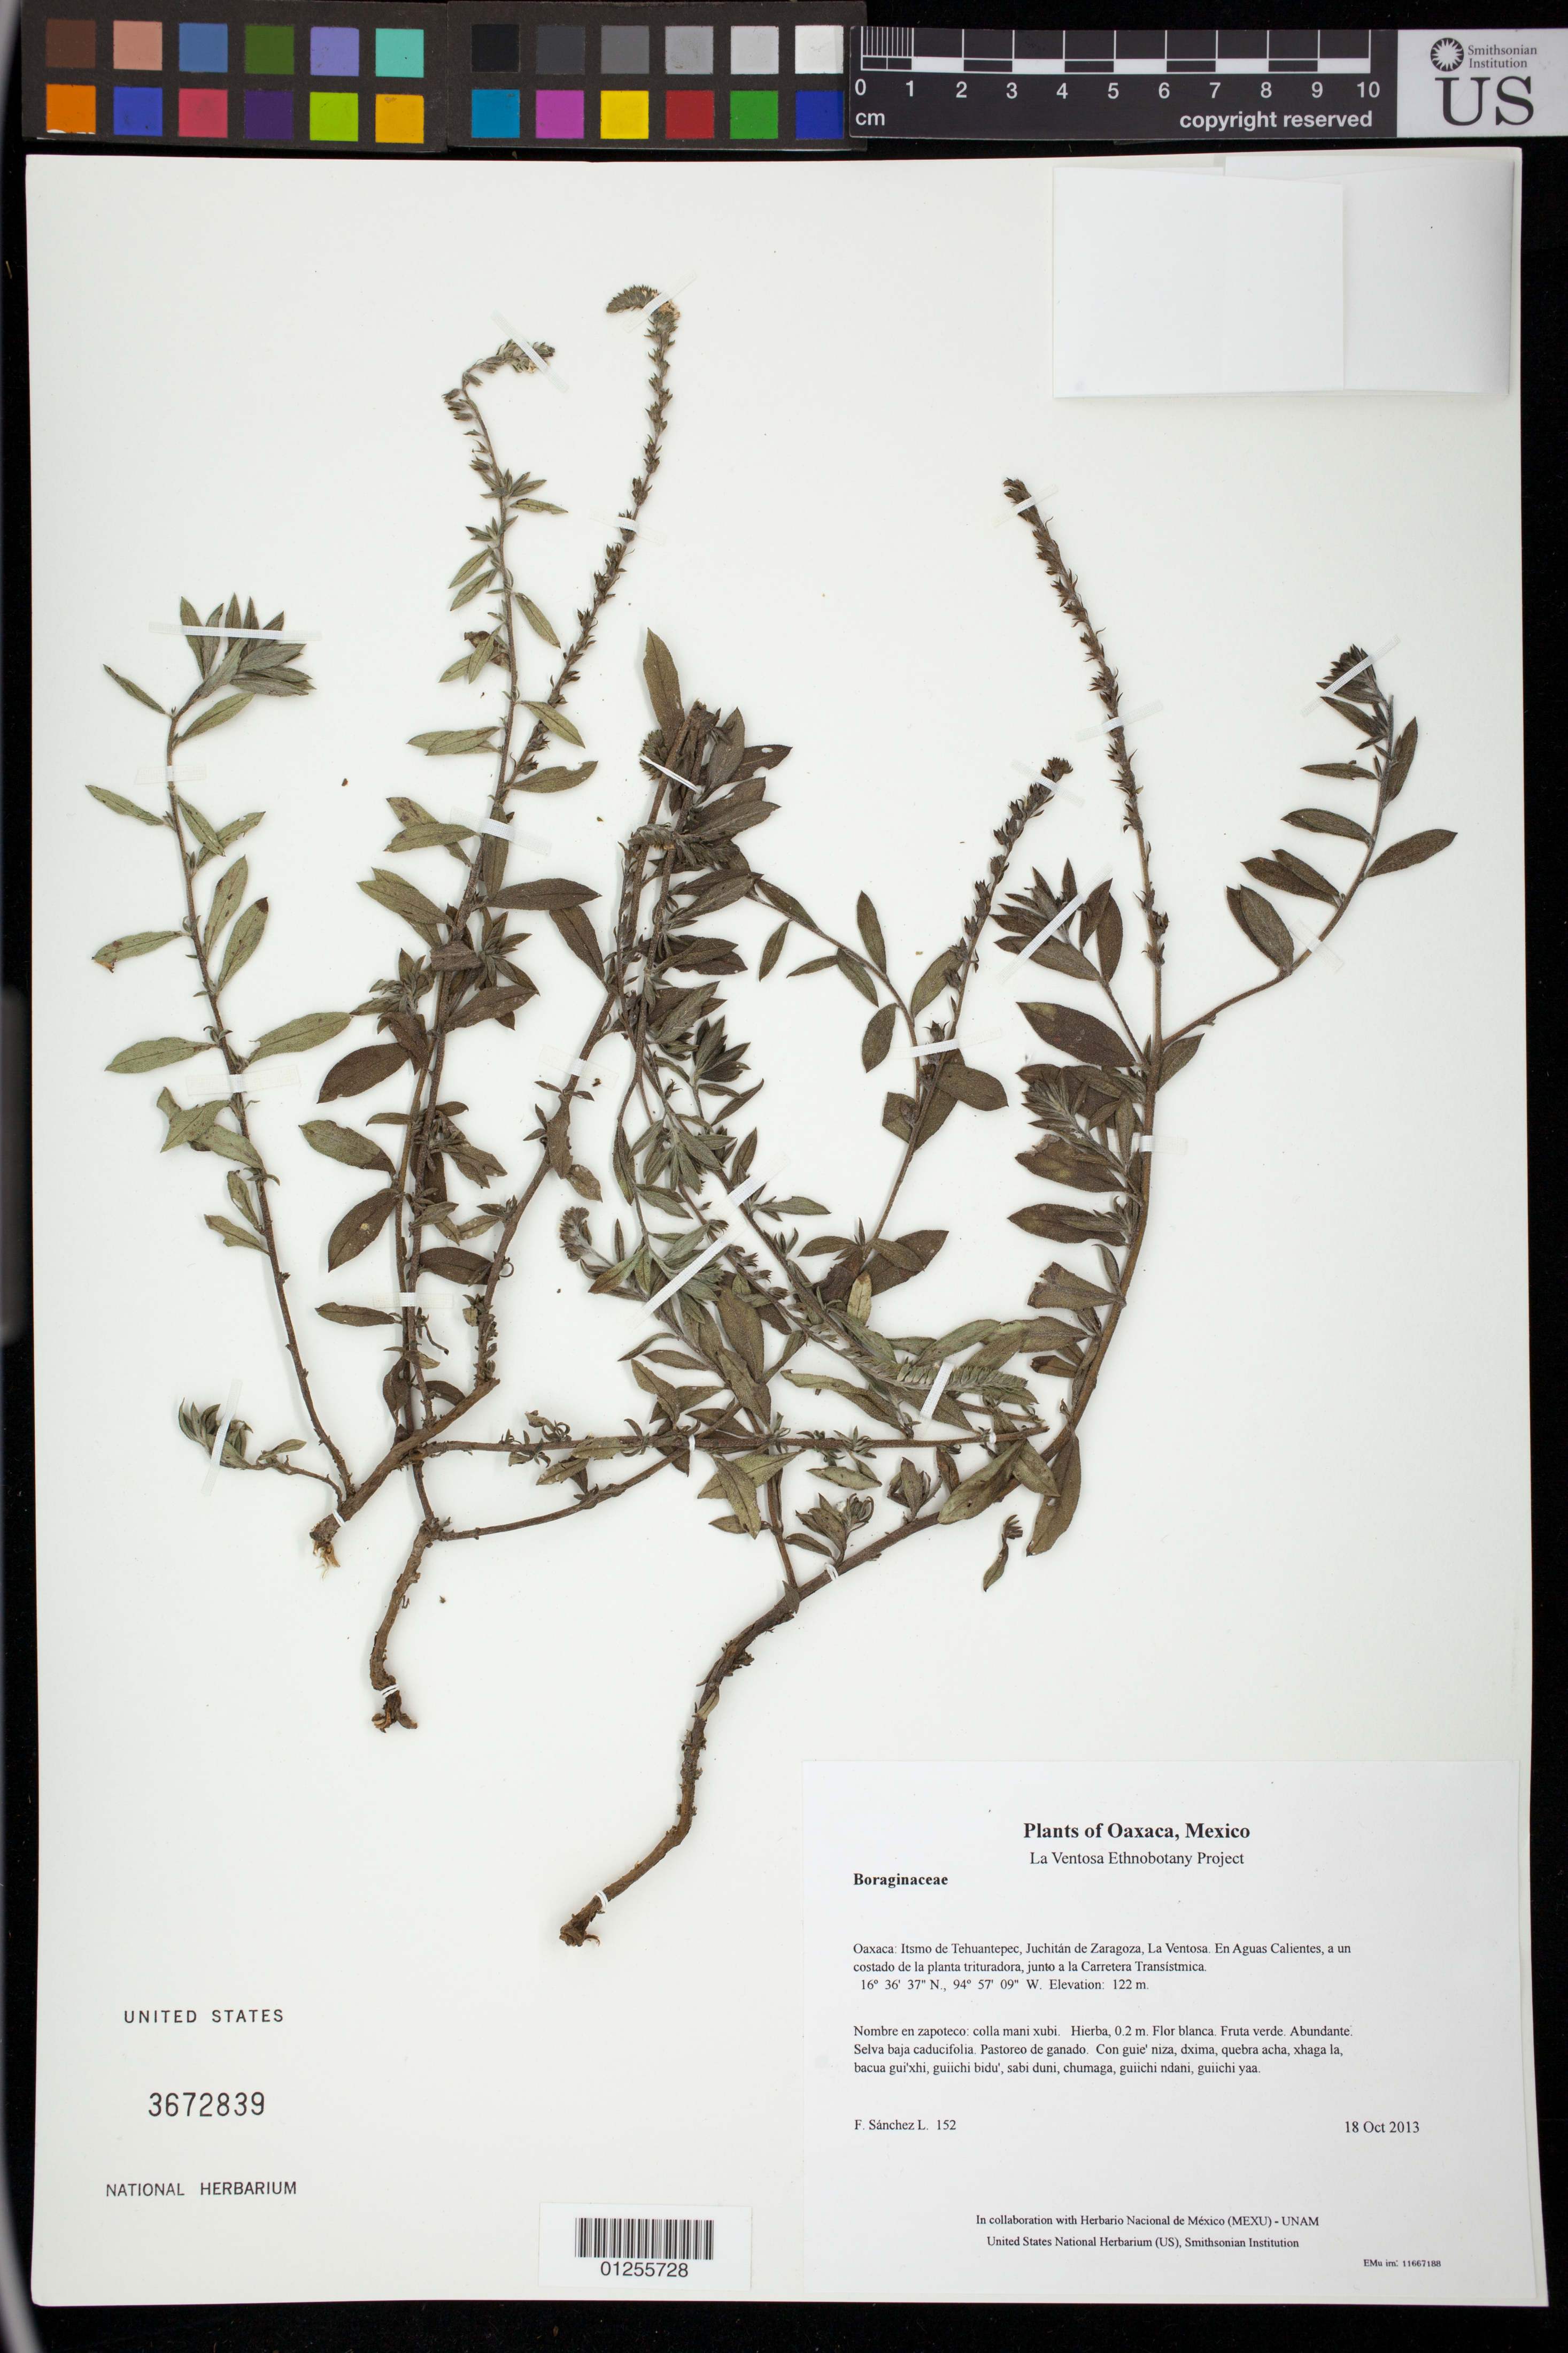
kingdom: Plantae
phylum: Tracheophyta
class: Magnoliopsida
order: Boraginales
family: Heliotropiaceae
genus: Euploca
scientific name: Euploca procumbens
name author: (Mill.) Diane & Hilger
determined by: Feuillet, C.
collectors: F. Sánchez L.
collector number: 152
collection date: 2013-10-18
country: Mexico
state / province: Oaxaca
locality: Itsmo de Tehuantepec, Juchitán de Zaragoza, La Ventosa. En Aguas Calientes, a un costado de la planta trituradora, junto a la Carretera Transístmica.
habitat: Selva baja caducifolia. Pastoreo de ganado.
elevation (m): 122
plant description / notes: JEBOT, MEXU, SERO, US; Ghixi. 0.2 m. Guie' naquichi'. Cuaananaxhi naga'. Stale.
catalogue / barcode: US 3672839